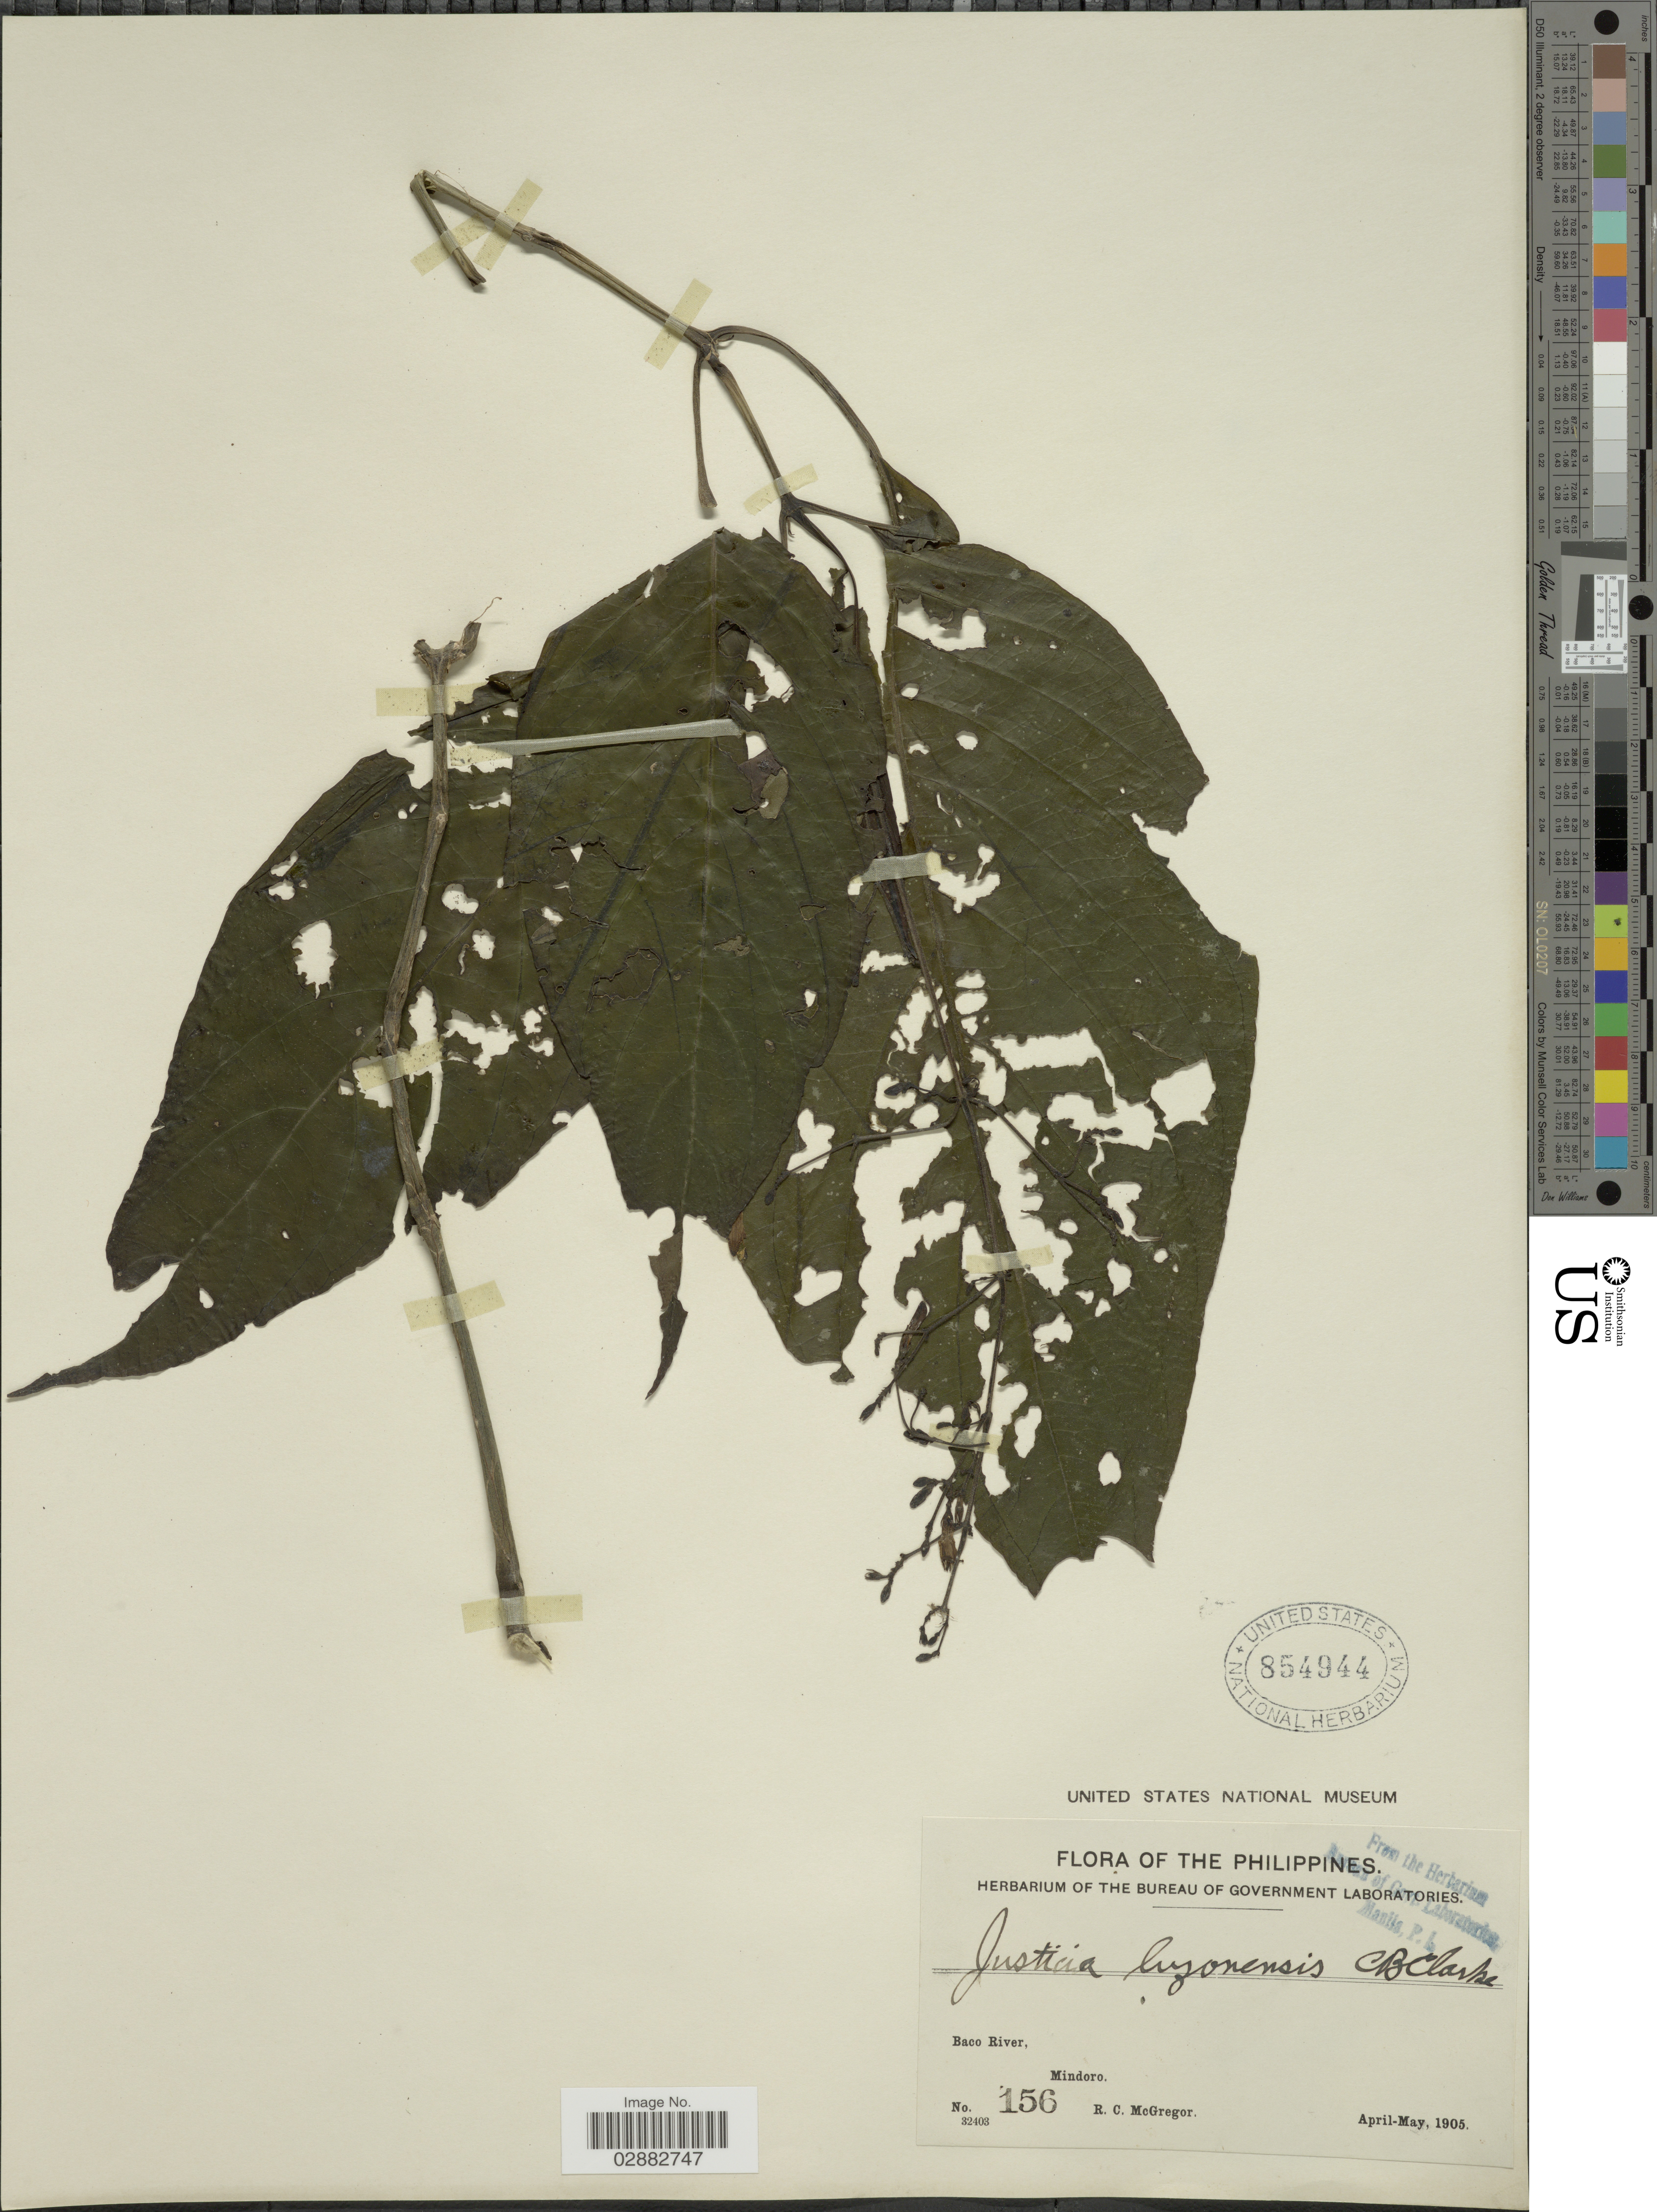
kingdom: Plantae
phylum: Tracheophyta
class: Magnoliopsida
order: Lamiales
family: Acanthaceae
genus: Justicia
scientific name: Justicia luzonensis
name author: C.B. Clarke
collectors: R. C. McGregor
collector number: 156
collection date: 1905-04/1905-05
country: Philippines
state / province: Mimaropa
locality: Baco River, Mindoro.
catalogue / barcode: US 854944